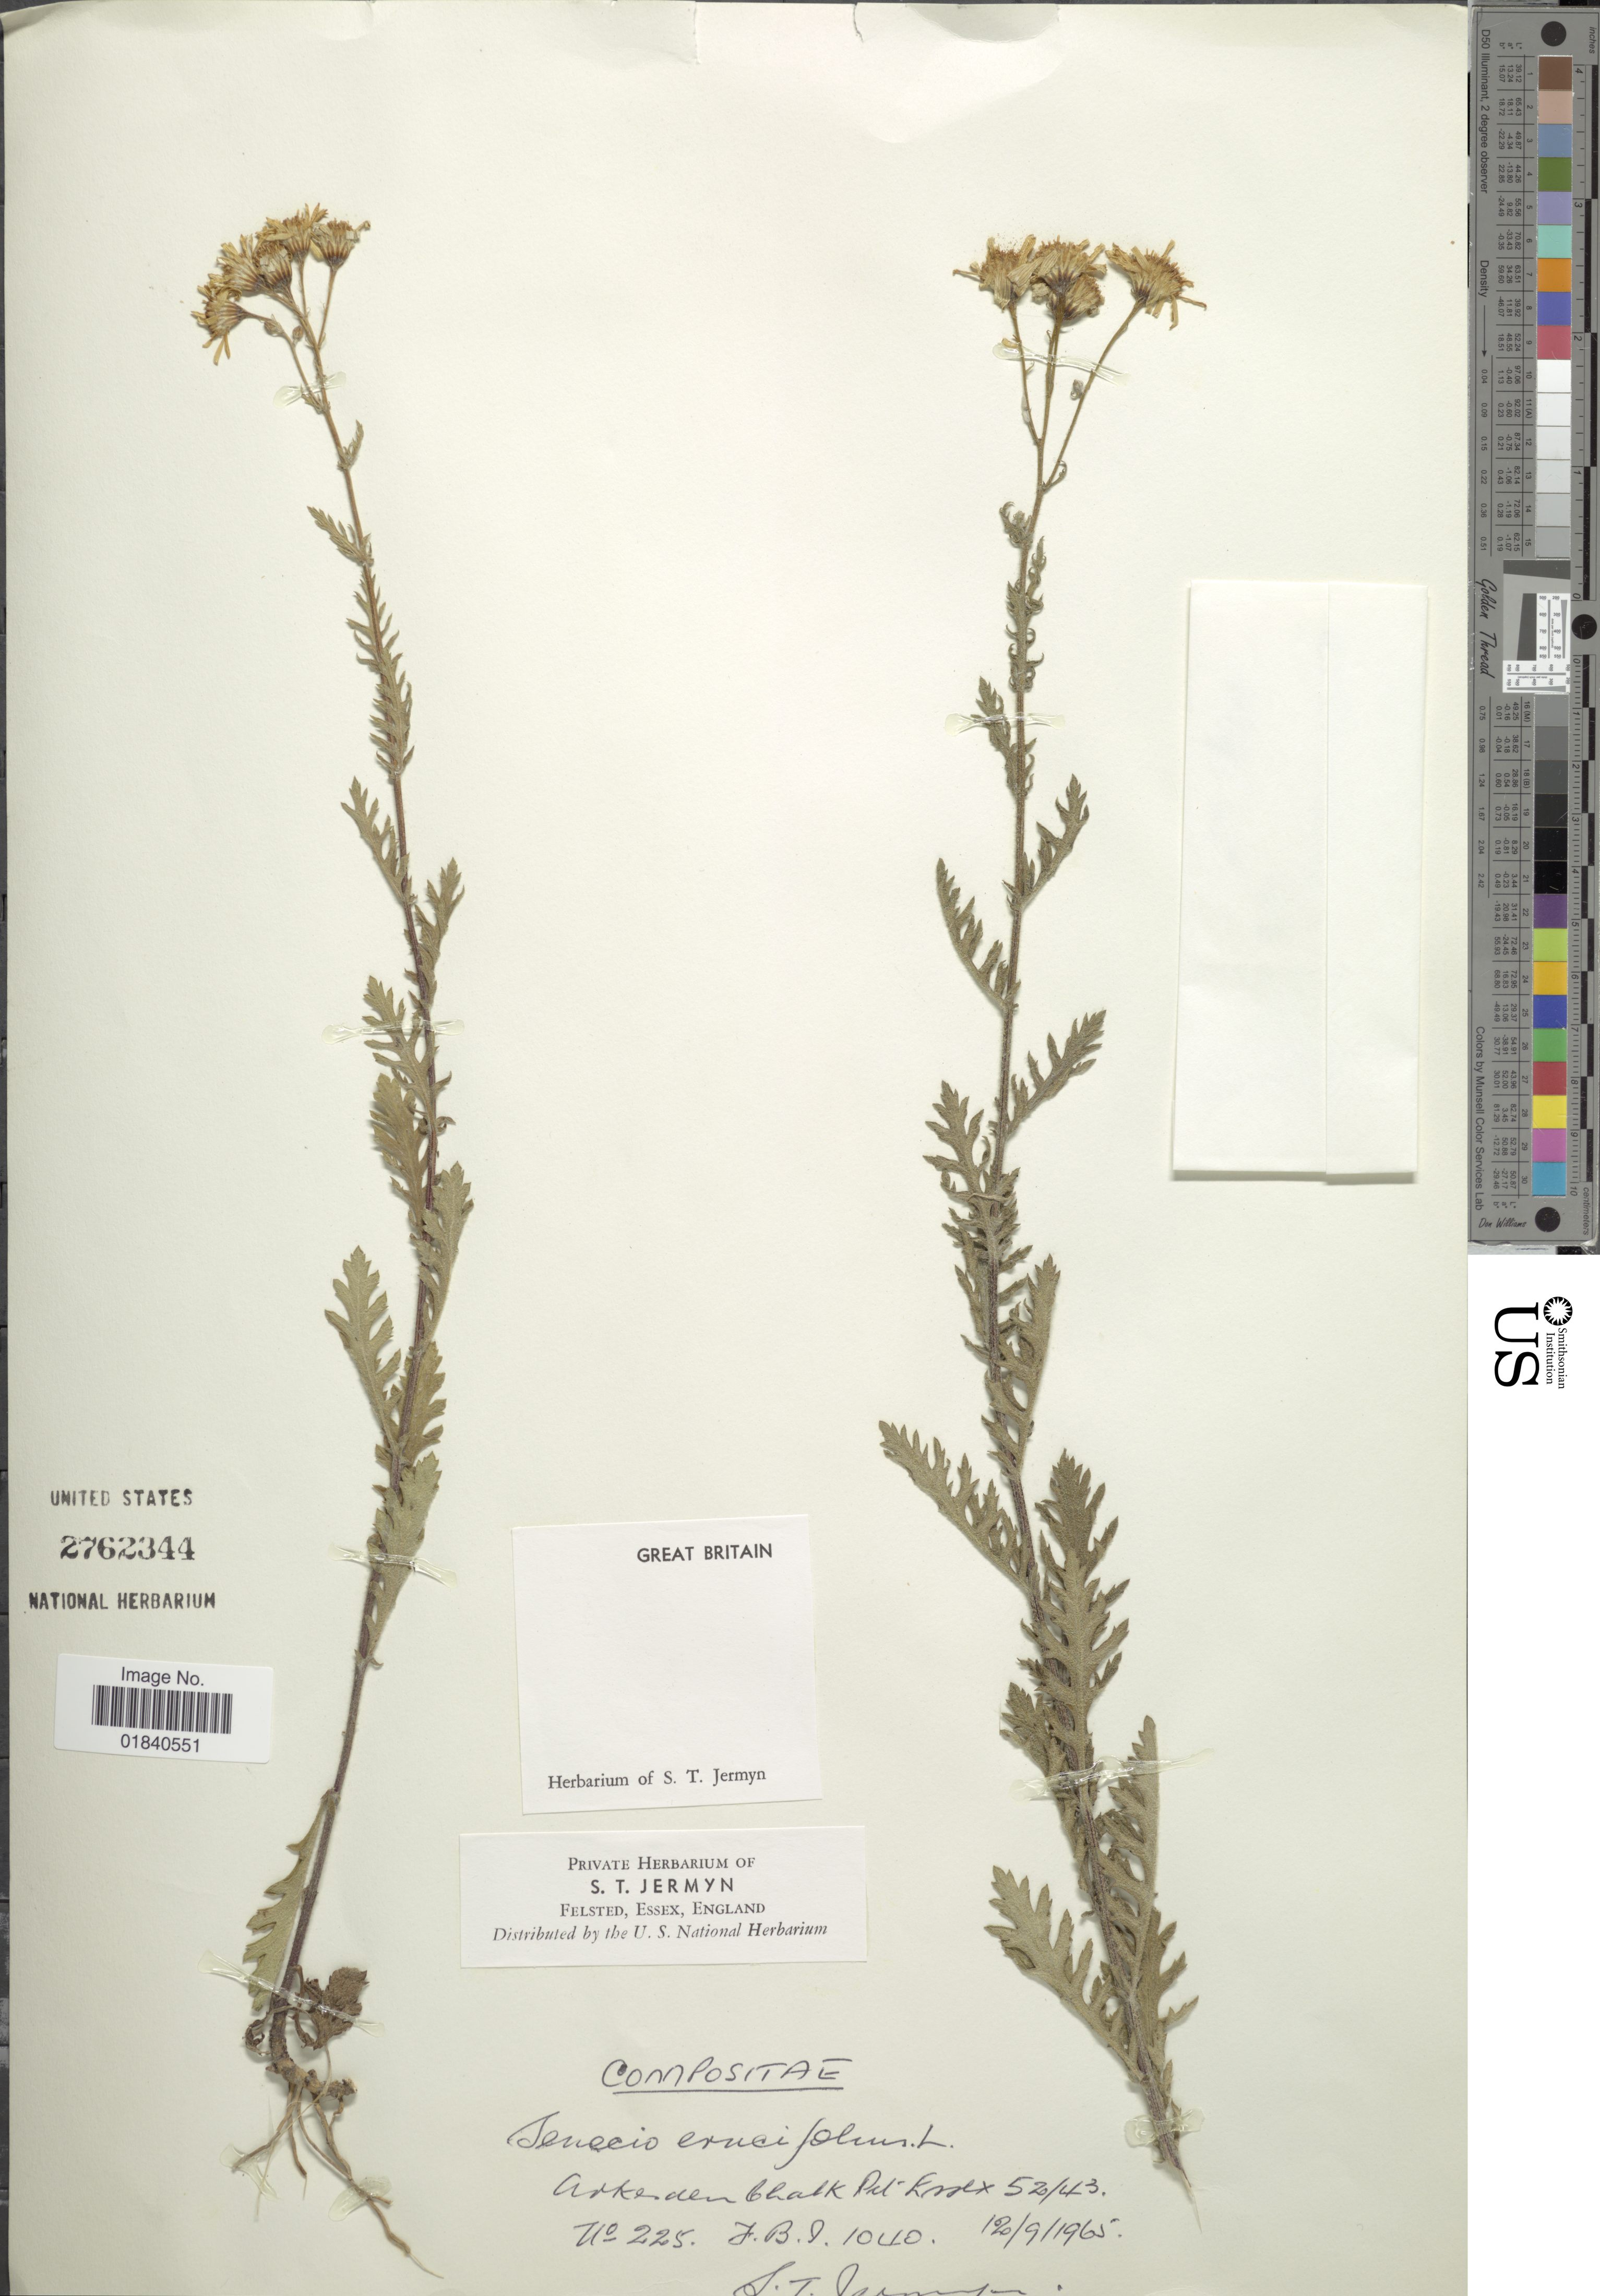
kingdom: Plantae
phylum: Tracheophyta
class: Magnoliopsida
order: Asterales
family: Asteraceae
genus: Jacobaea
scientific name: Jacobaea erucifolia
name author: (L.) G. Gaertn. et al.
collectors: S. Jermyn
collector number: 225/1040*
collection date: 1965-09-12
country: United Kingdom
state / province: England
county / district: Essex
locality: Arkesden Chalk Pit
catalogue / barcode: US 2762344